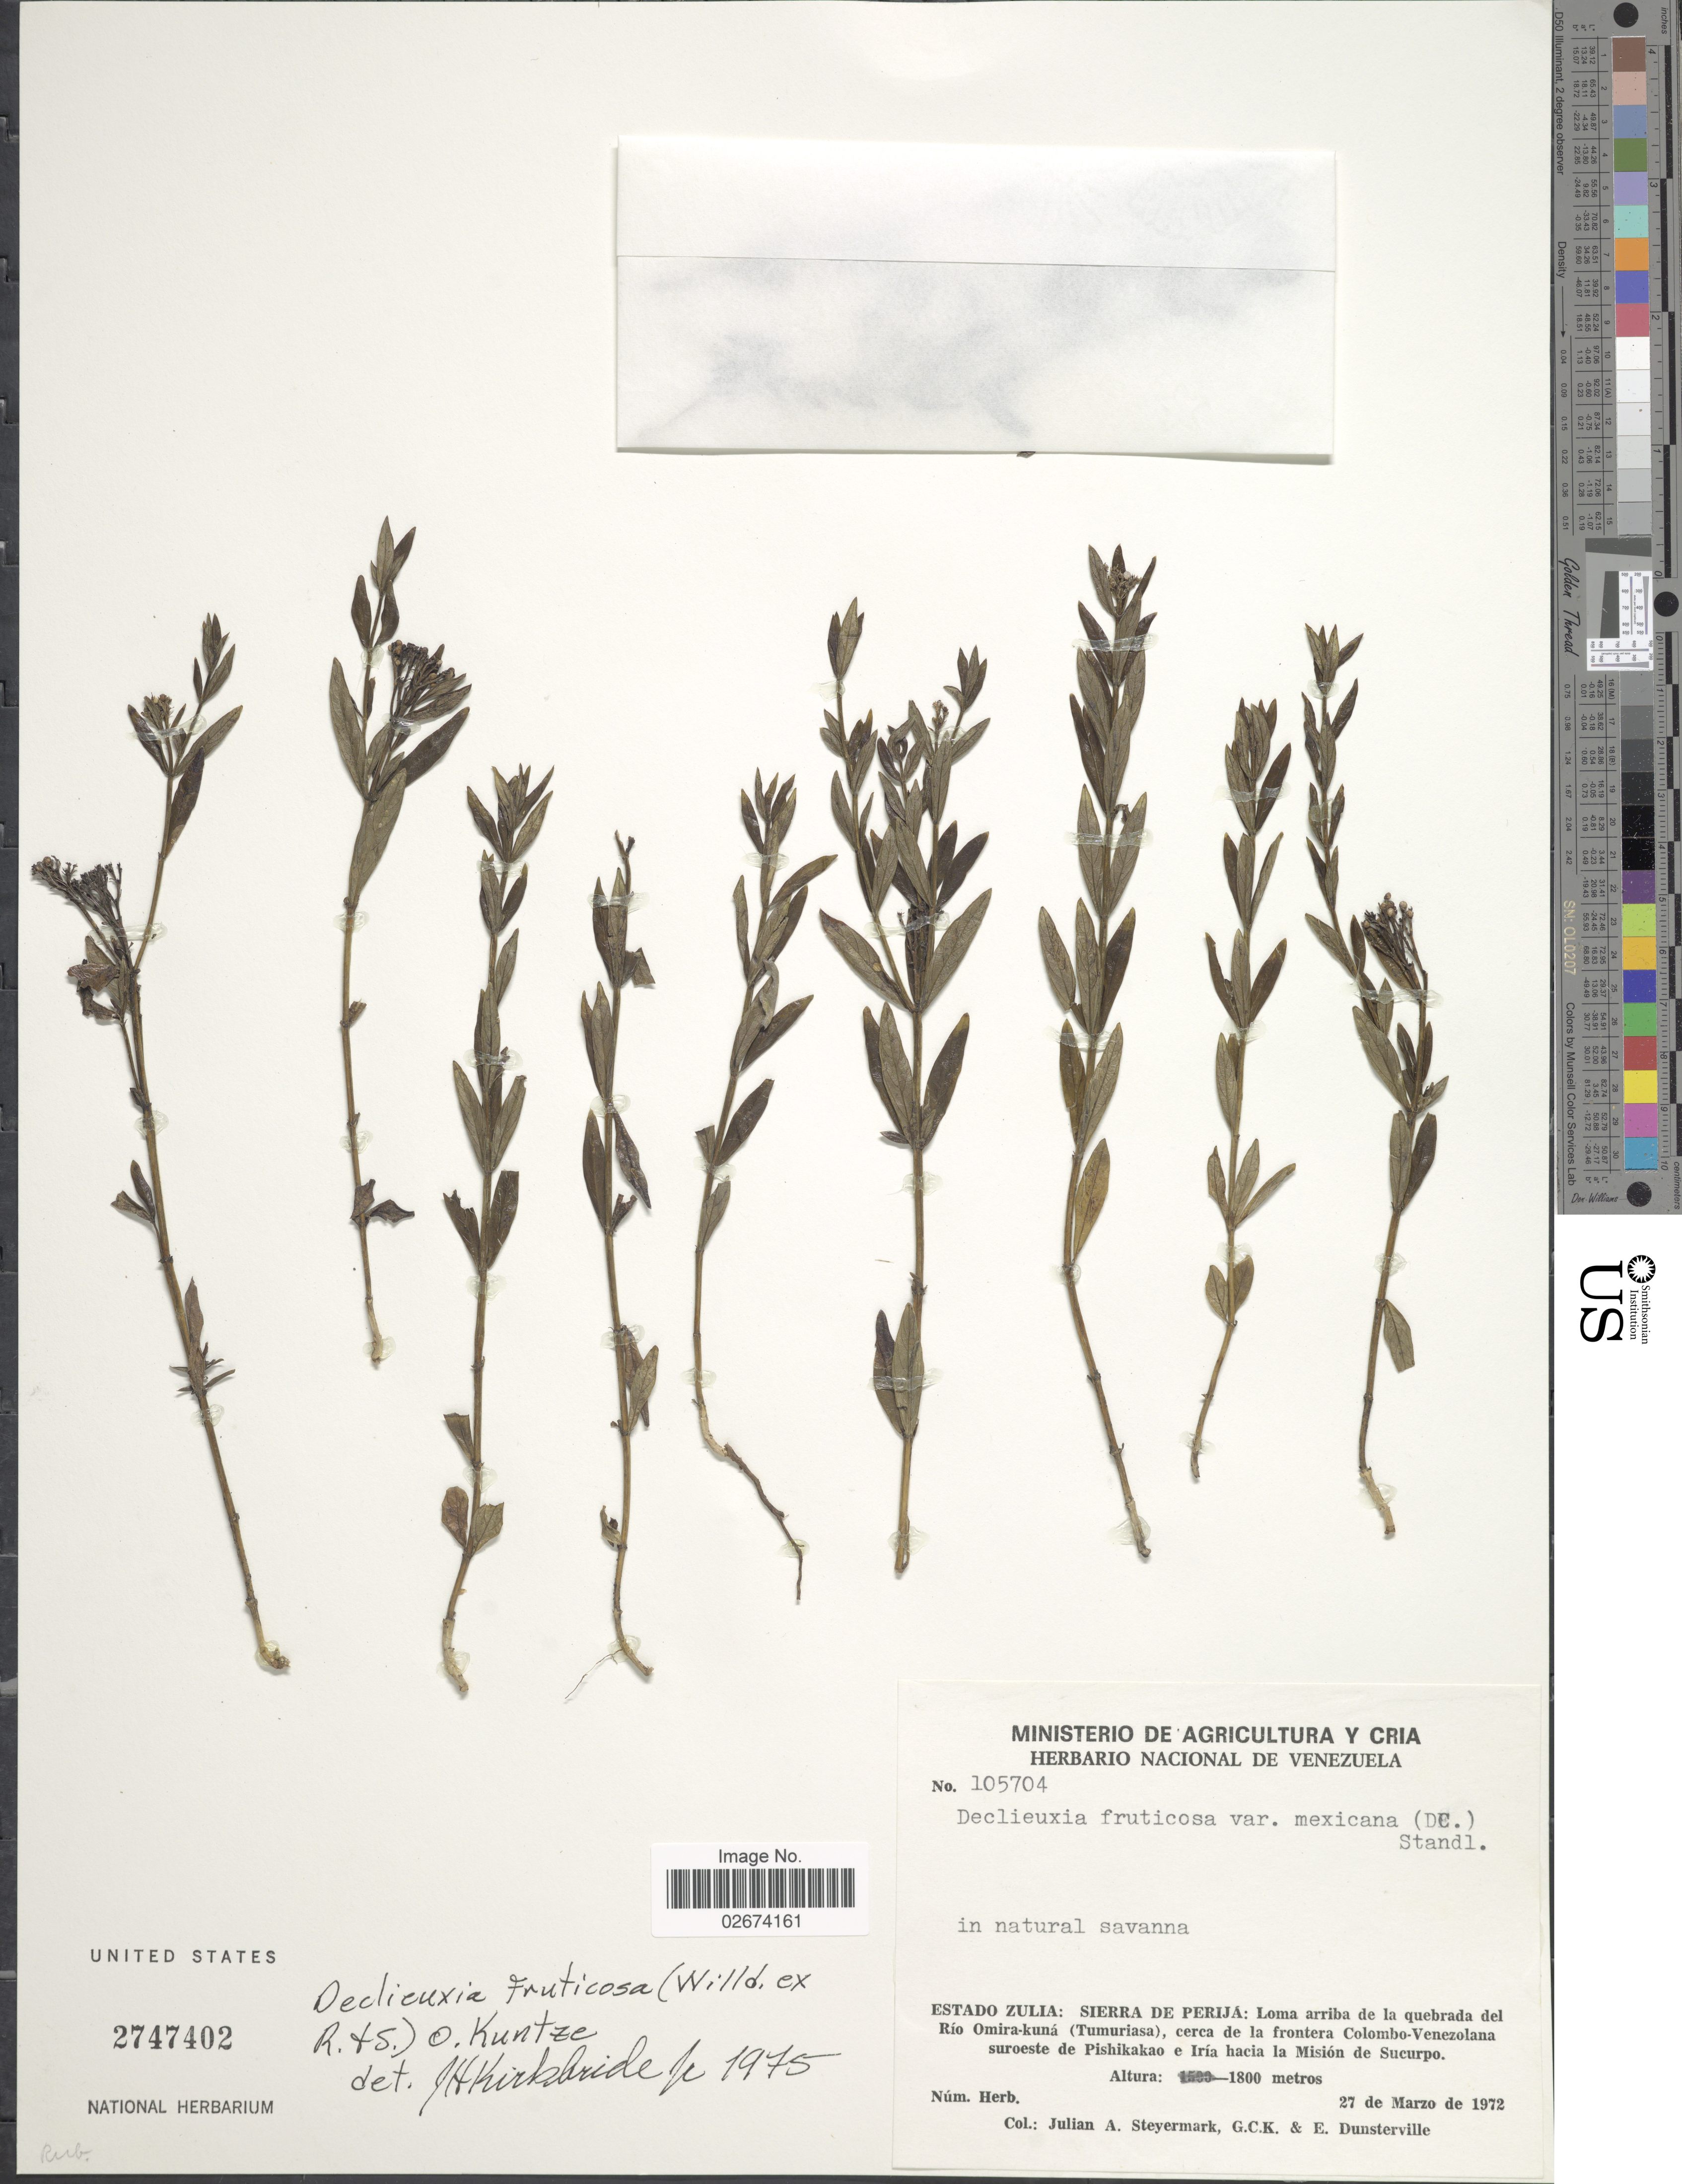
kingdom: Plantae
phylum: Tracheophyta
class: Magnoliopsida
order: Gentianales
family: Rubiaceae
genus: Declieuxia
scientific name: Declieuxia fruticosa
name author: (Willd. ex Roem. & Schult.) Kuntze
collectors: J. Steyermark, G. C. K. Dunsterville & E. Dunsterville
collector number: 105704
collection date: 1972-03-27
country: Venezuela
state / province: Zulia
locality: Sierra de Perijá: Loma arriba de la quebrada del Río Omira-kuná (Tumuriasa), cerca de la frontera Colombo-Venezolana suroeste de Pishikakao e Irá hacia la Misión de Sucurpo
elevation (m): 1800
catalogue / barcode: US 2747402